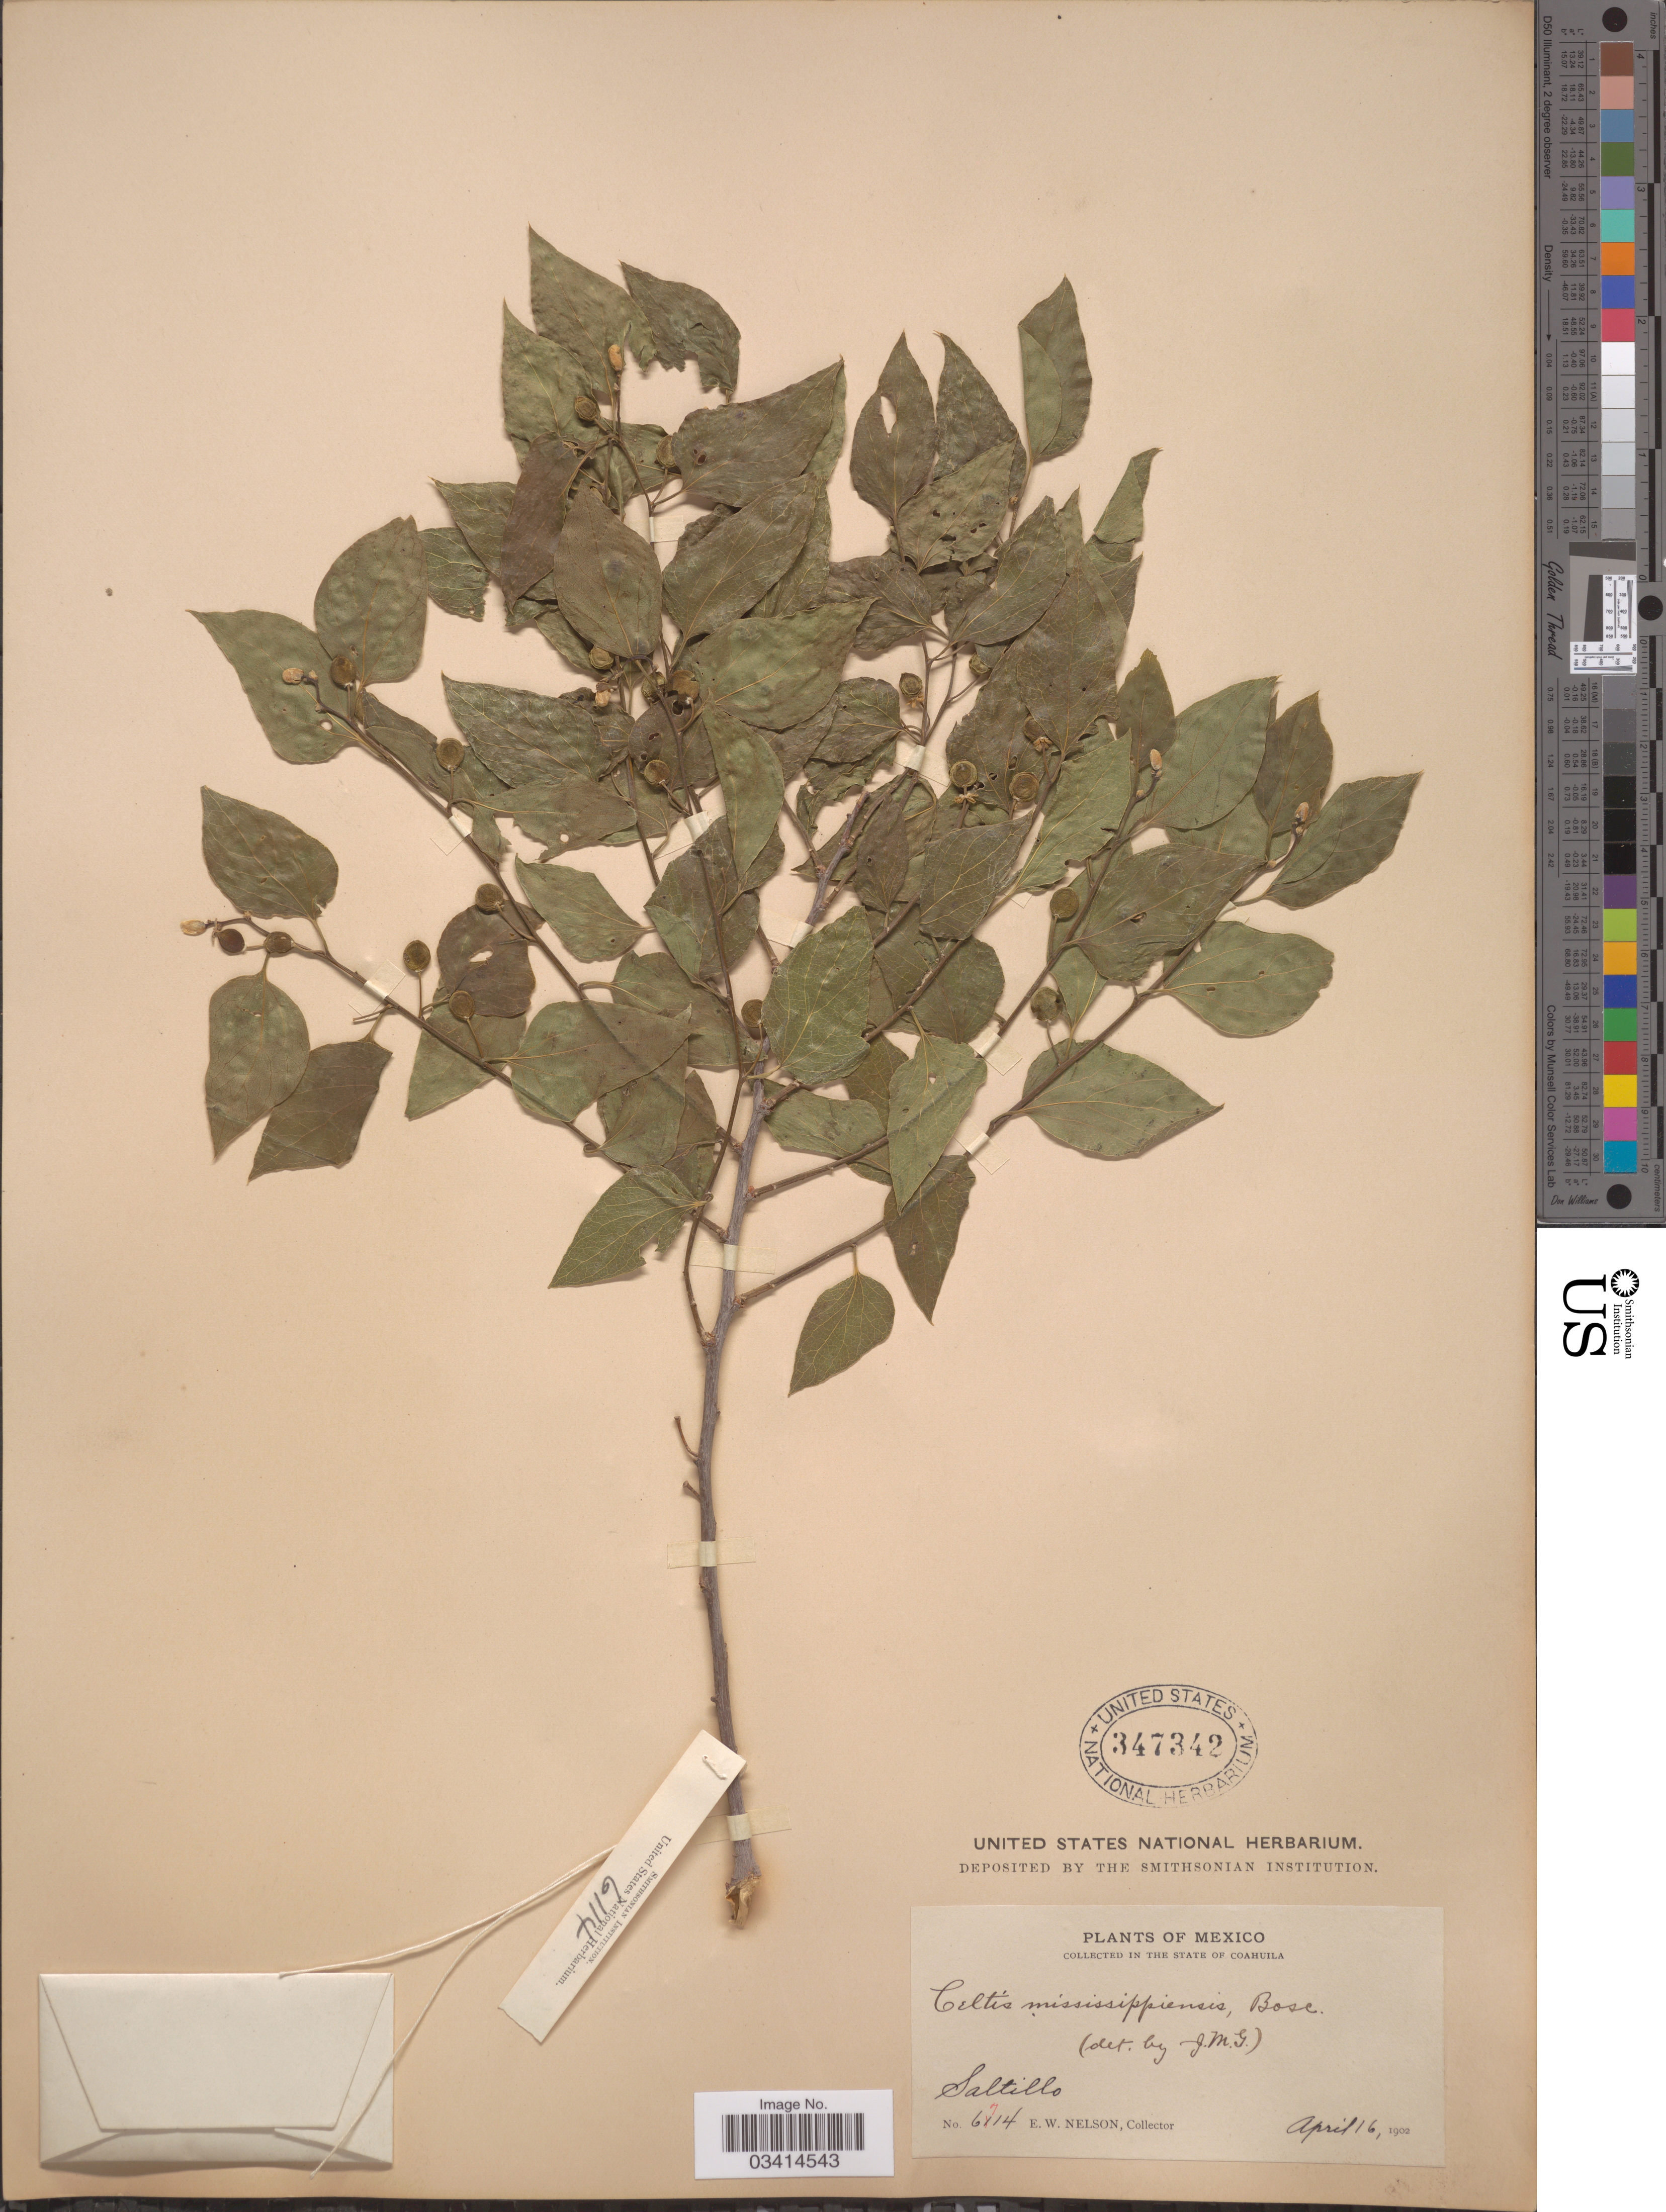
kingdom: Plantae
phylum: Tracheophyta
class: Magnoliopsida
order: Rosales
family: Cannabaceae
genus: Celtis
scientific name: Celtis laevigata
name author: Willd.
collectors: E. W. Nelson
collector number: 6714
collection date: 1902-04-16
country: Mexico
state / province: Coahuila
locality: Saltillo.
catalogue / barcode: US 347342